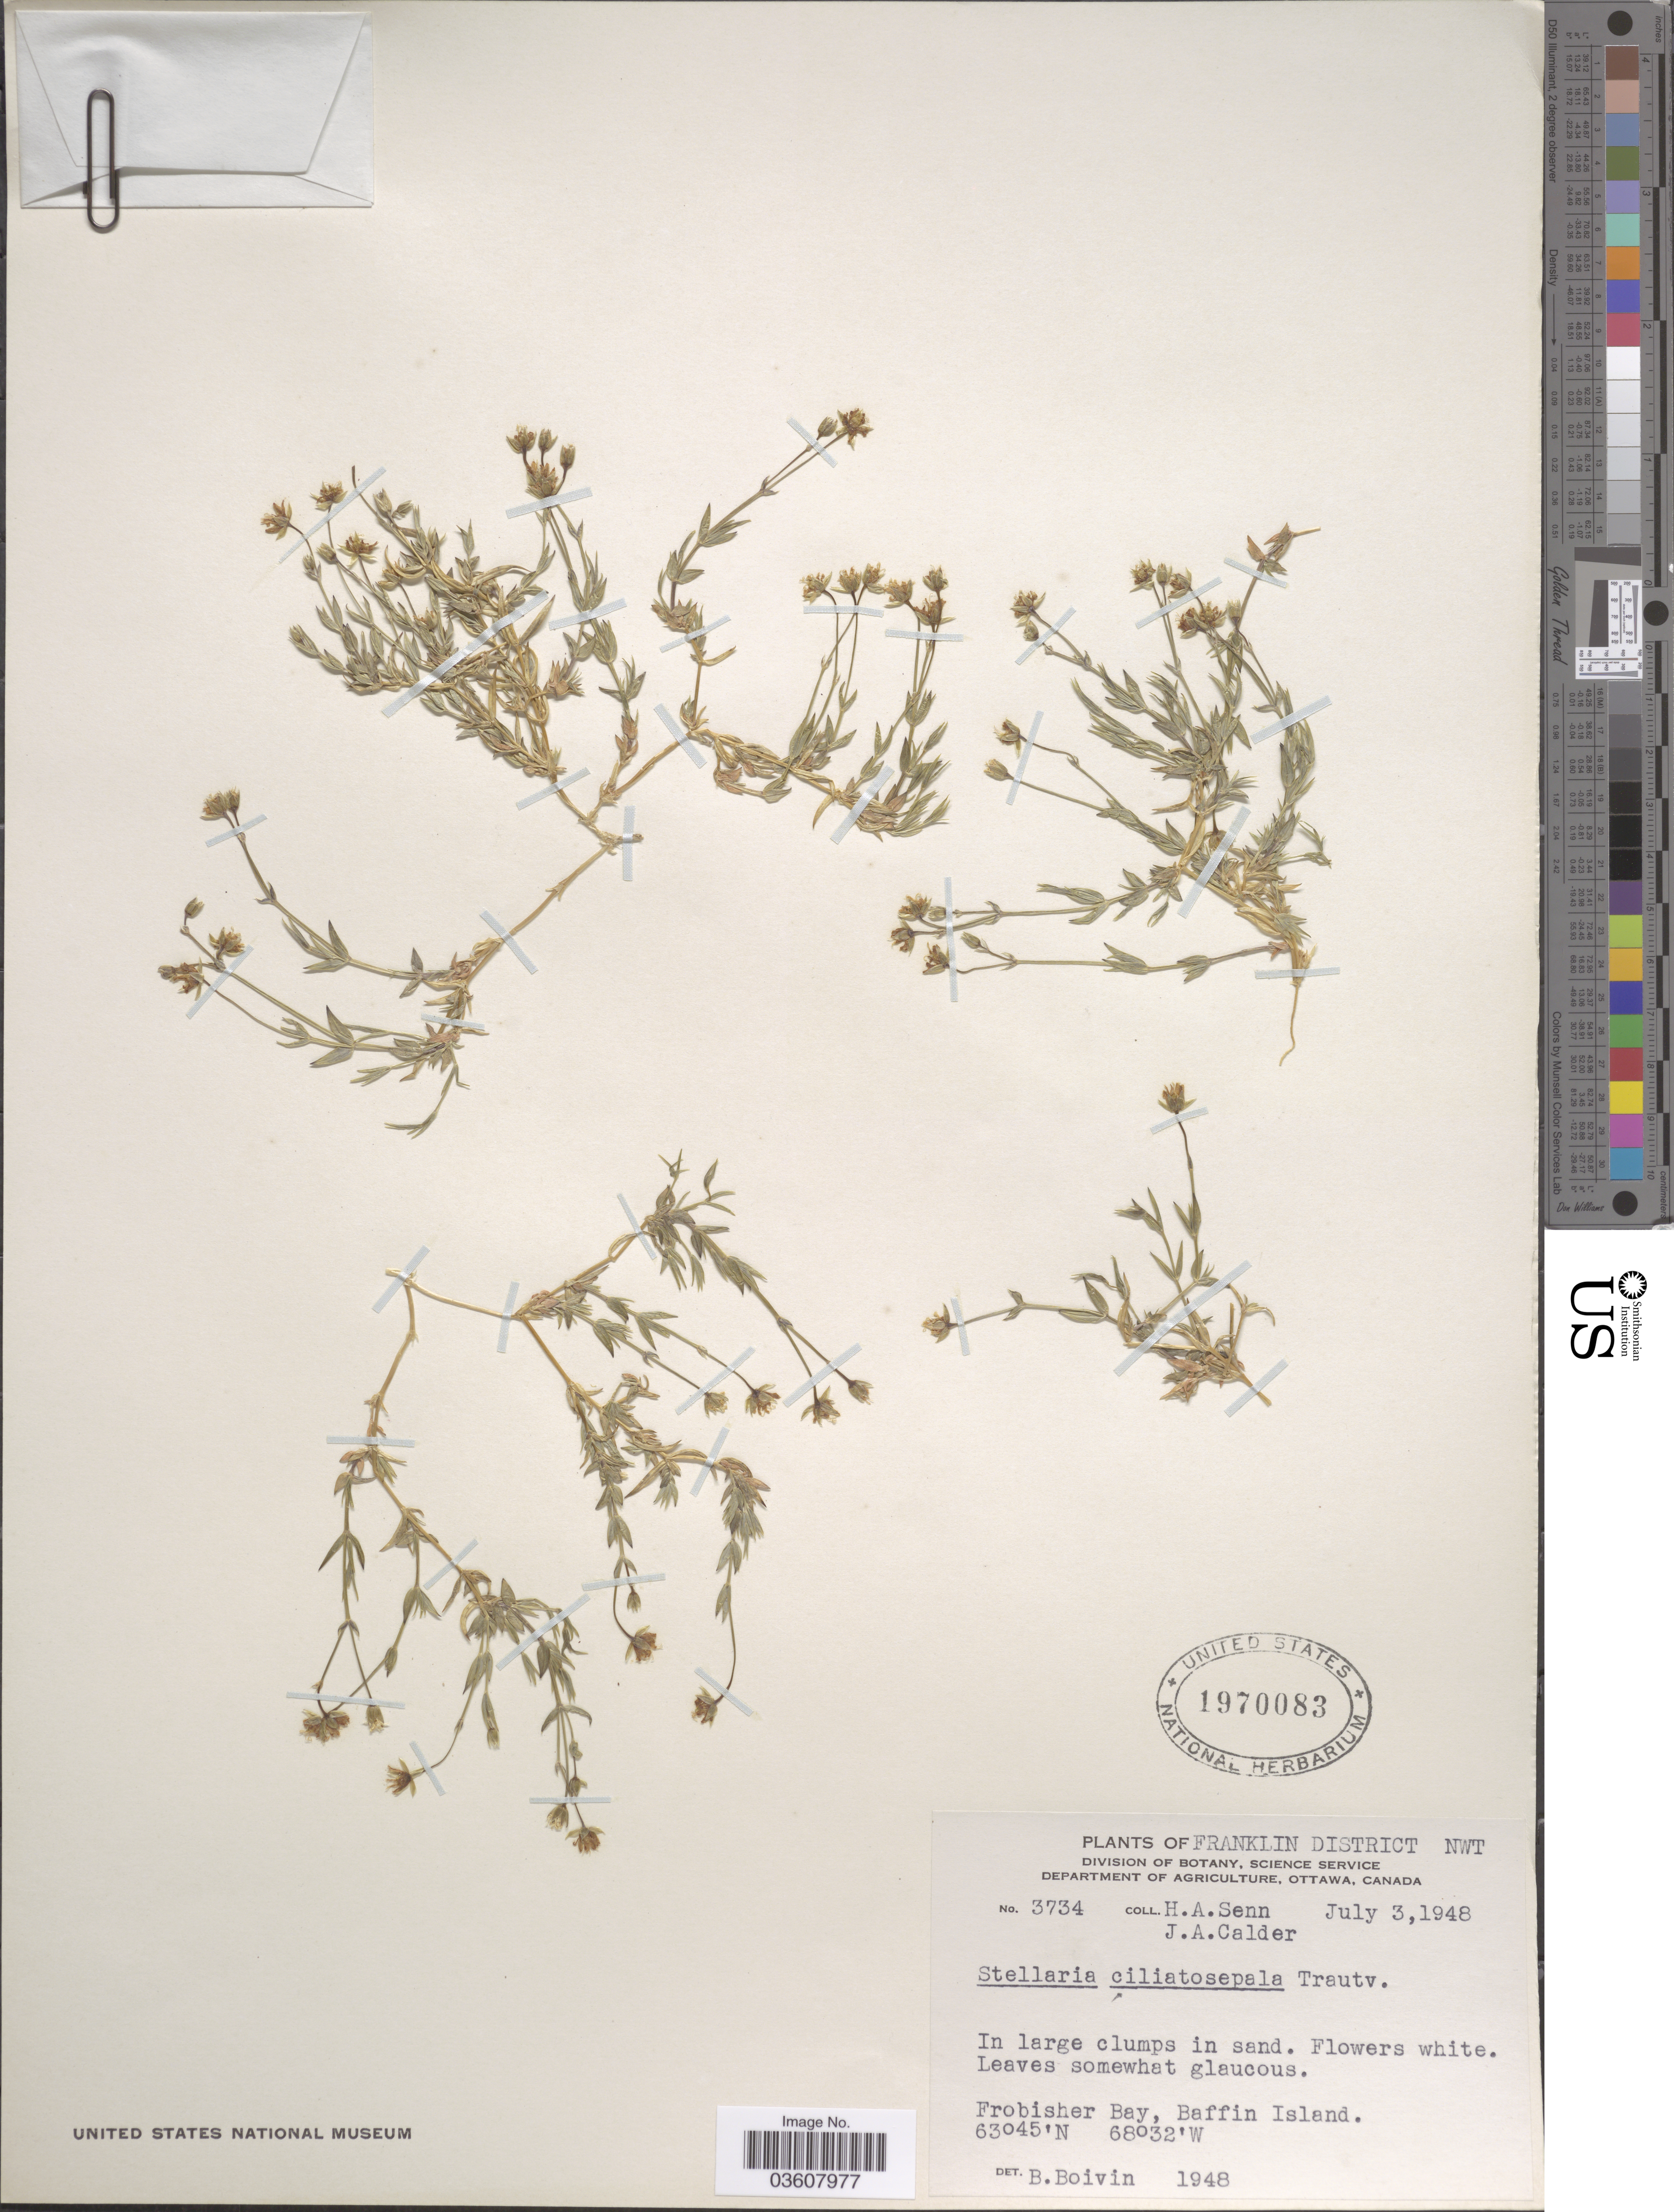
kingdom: Plantae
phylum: Tracheophyta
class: Magnoliopsida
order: Caryophyllales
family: Caryophyllaceae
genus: Stellaria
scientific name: Stellaria ciliatosepala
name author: Trautv.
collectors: H. Senn & J. A. Calder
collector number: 3734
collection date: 1948-07-03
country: Canada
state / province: Northwest Territories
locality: Franklin District. Frobisher Bay, Baffin Island.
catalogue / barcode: US 1970083